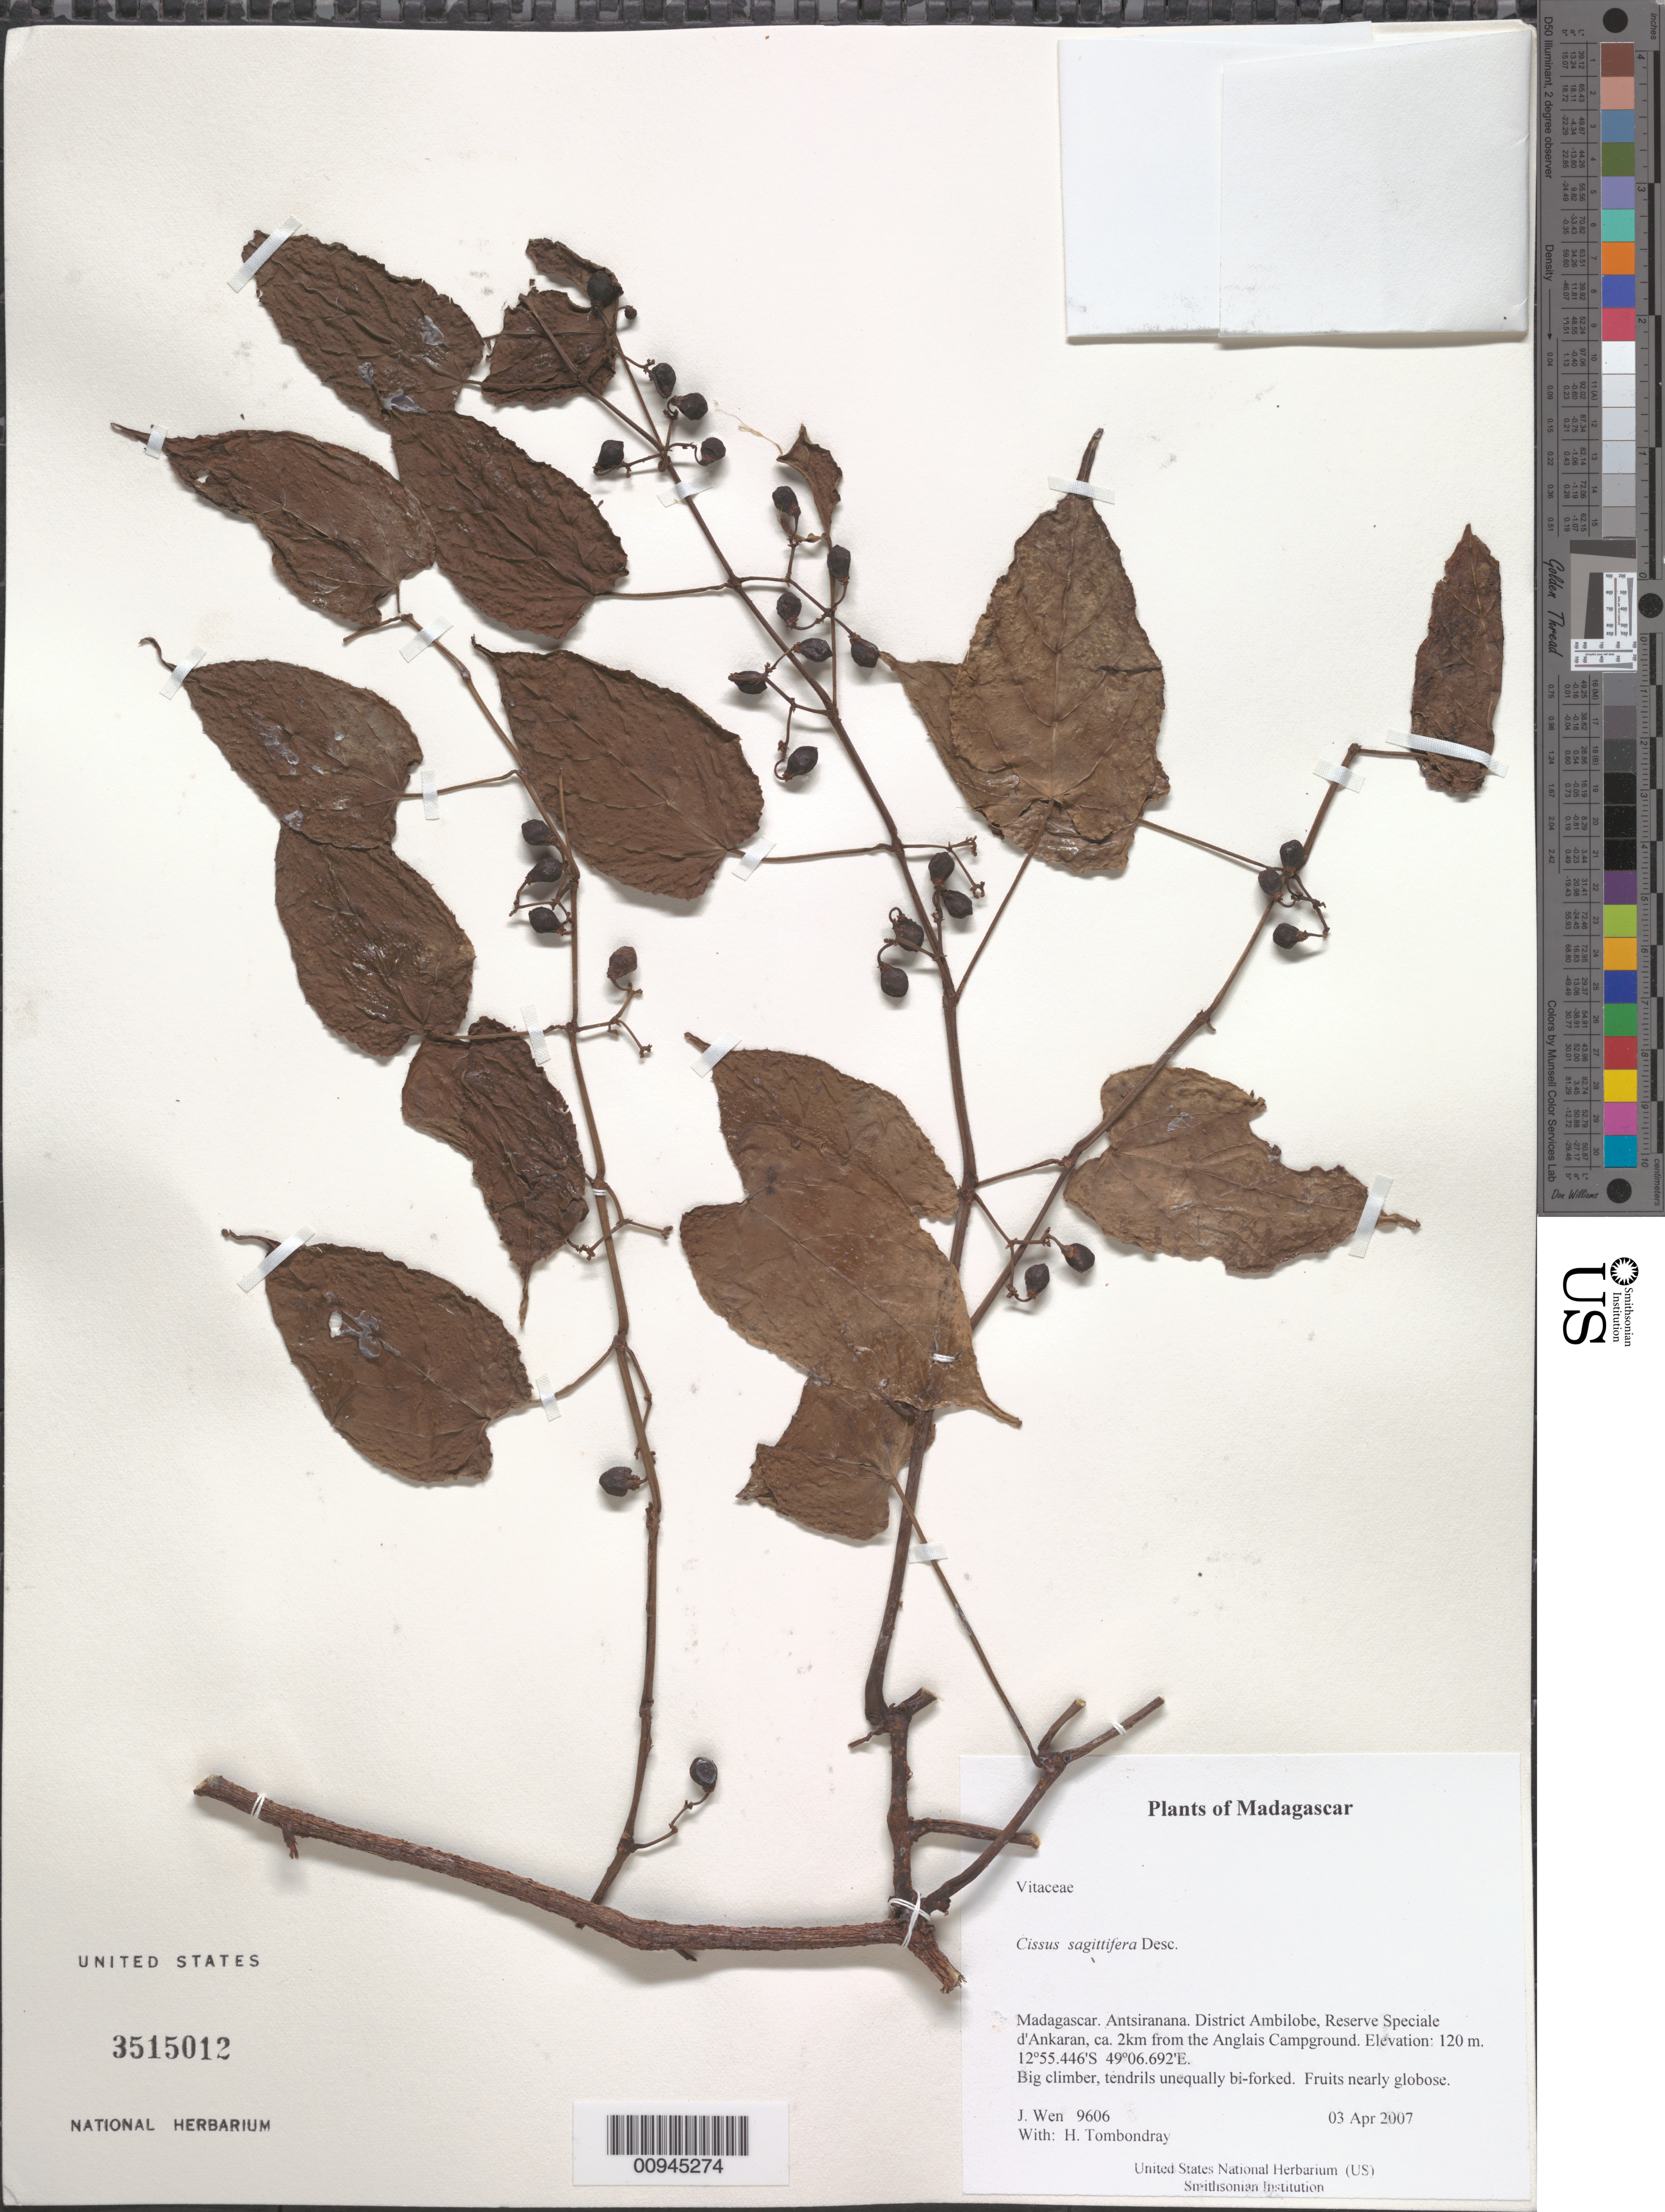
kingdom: Plantae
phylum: Tracheophyta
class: Magnoliopsida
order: Vitales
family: Vitaceae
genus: Cissus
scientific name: Cissus sagittifera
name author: Desc.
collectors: J. Wen & H. Tombondray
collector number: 9606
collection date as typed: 03 Apr 2007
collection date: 2007-04-03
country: Madagascar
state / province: Diana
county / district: Ambilobe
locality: District Ambilobe, Reserve Speciale d'Ankaran, ca. 2km from the Anglais Campground.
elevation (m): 120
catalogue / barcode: US 3515012